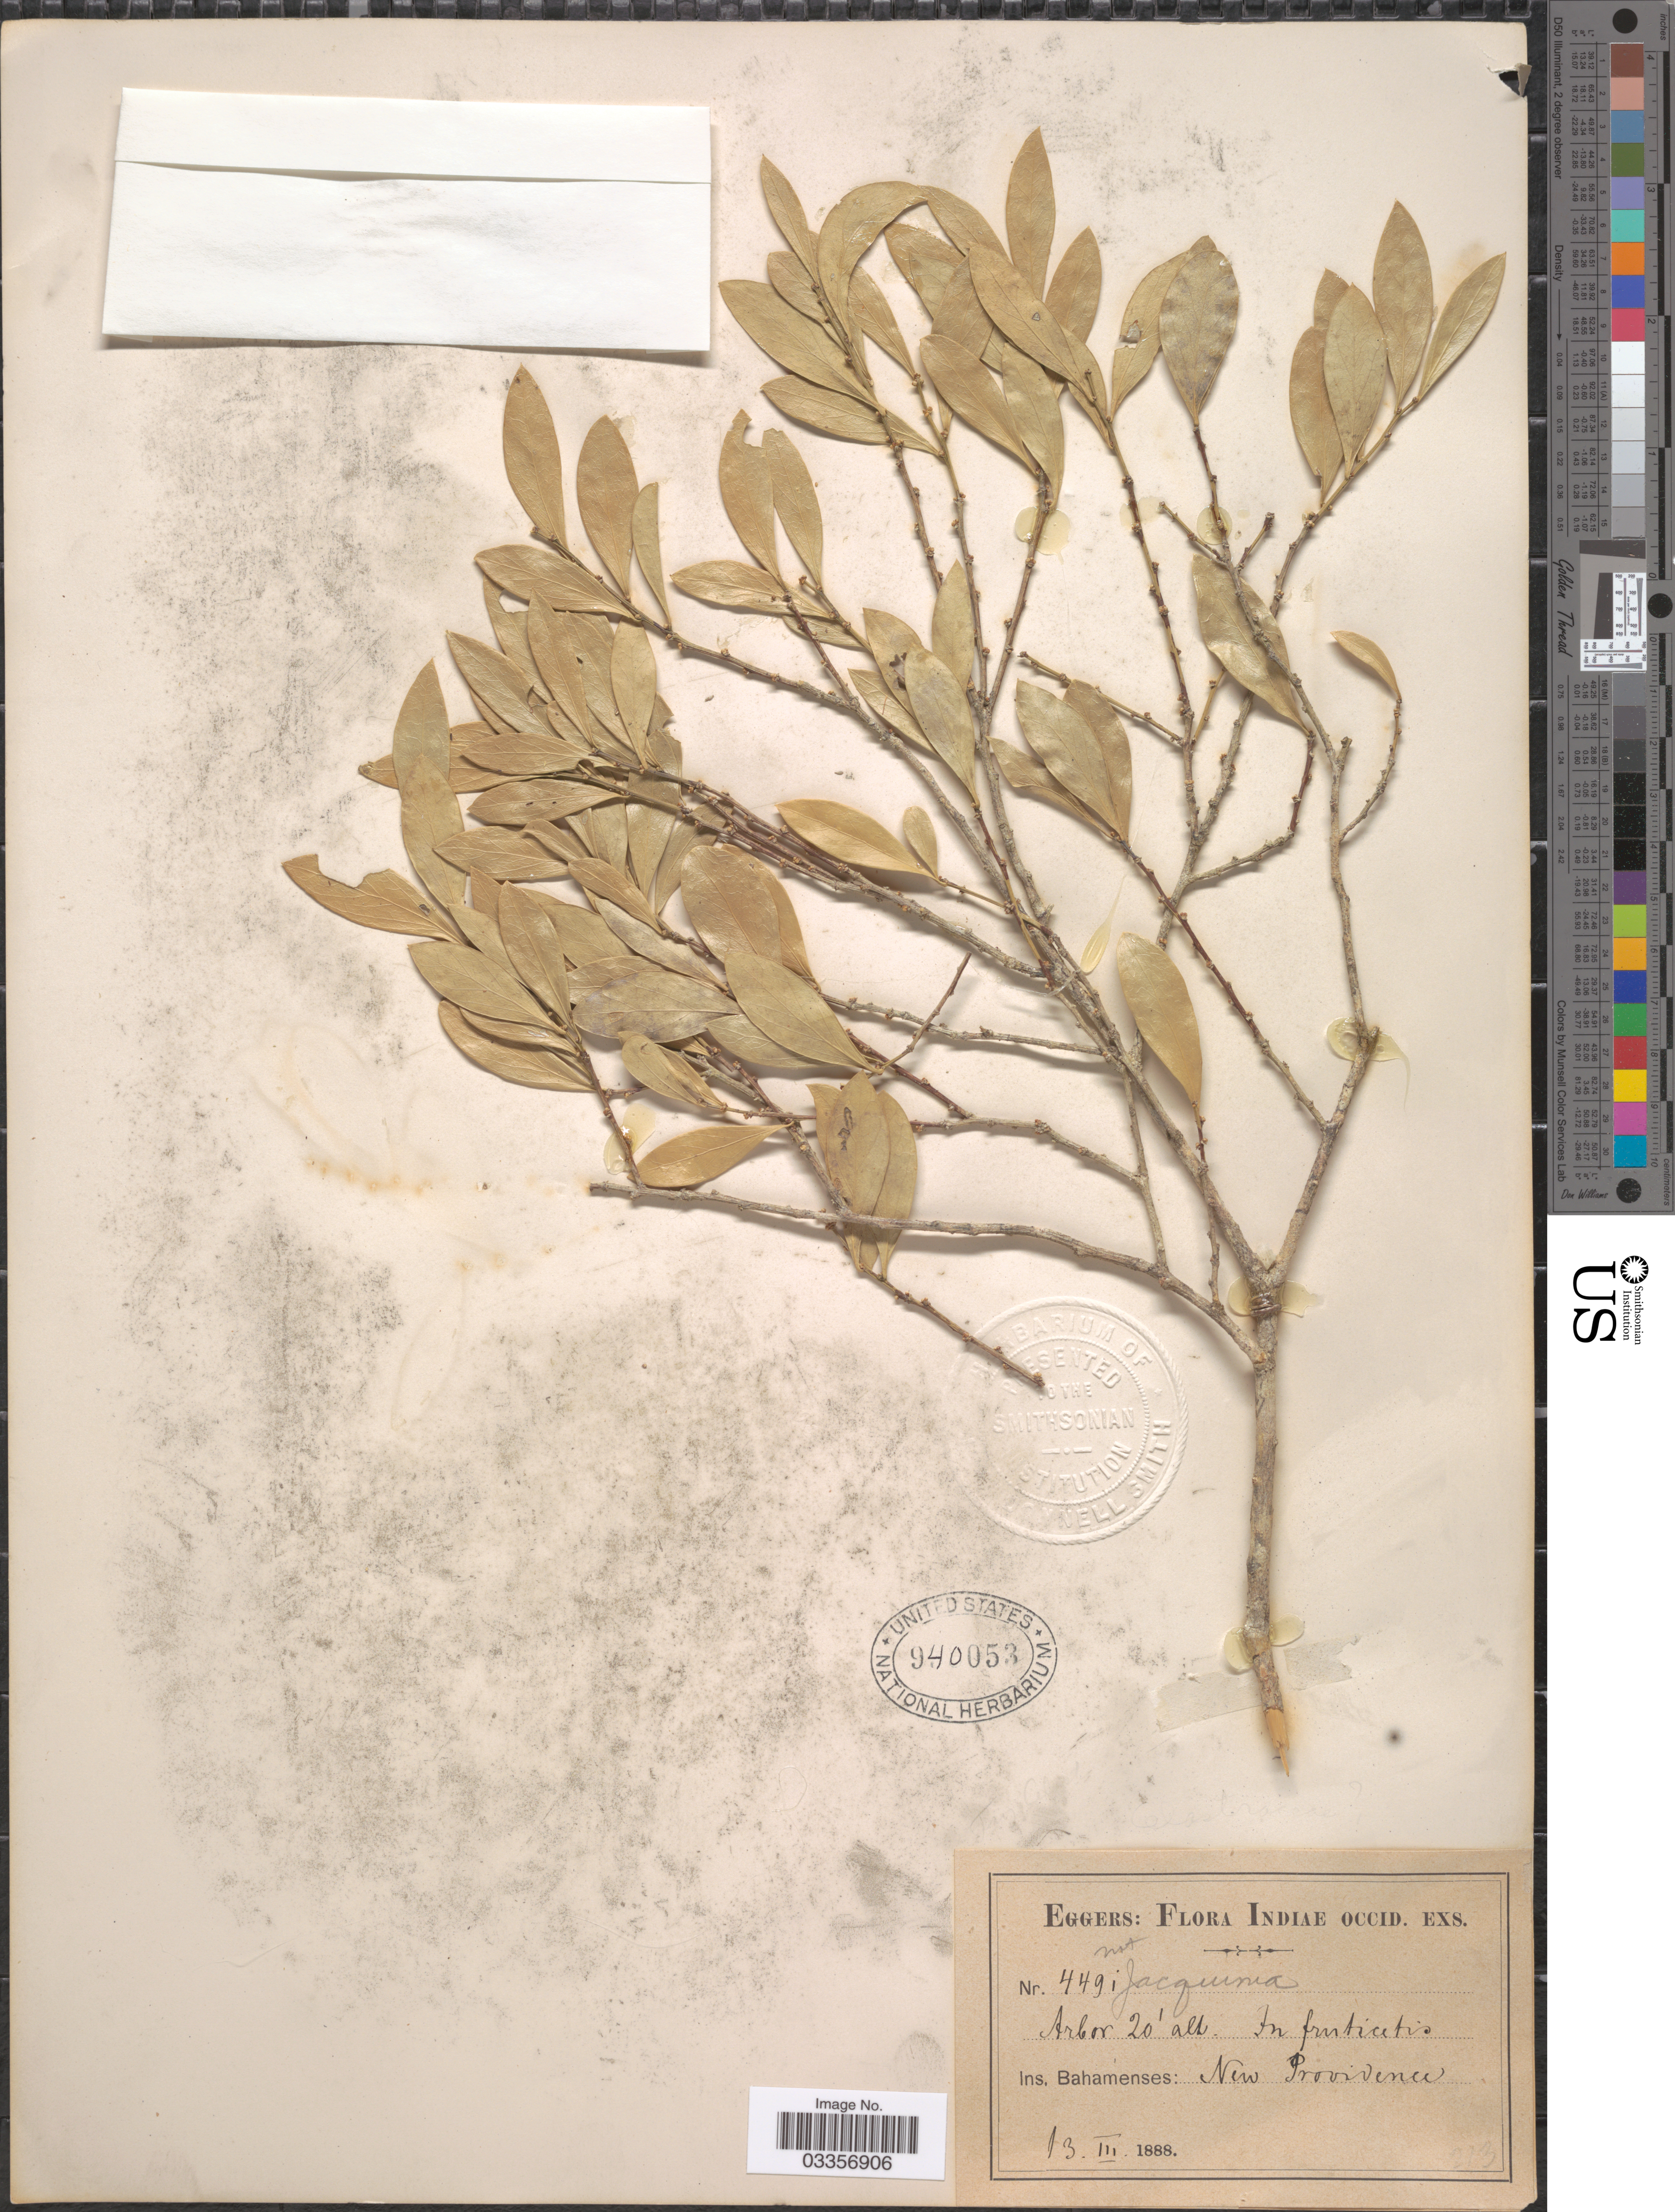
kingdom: Plantae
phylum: Tracheophyta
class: Magnoliopsida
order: Celastrales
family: Celastraceae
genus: Schaefferia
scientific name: Schaefferia frutescens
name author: Jacq.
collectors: -. Eggers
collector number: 449i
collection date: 1888-03-13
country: Bahamas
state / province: New Providence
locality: Indiae Occid. Ins. Bahamenses.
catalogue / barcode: US 940053